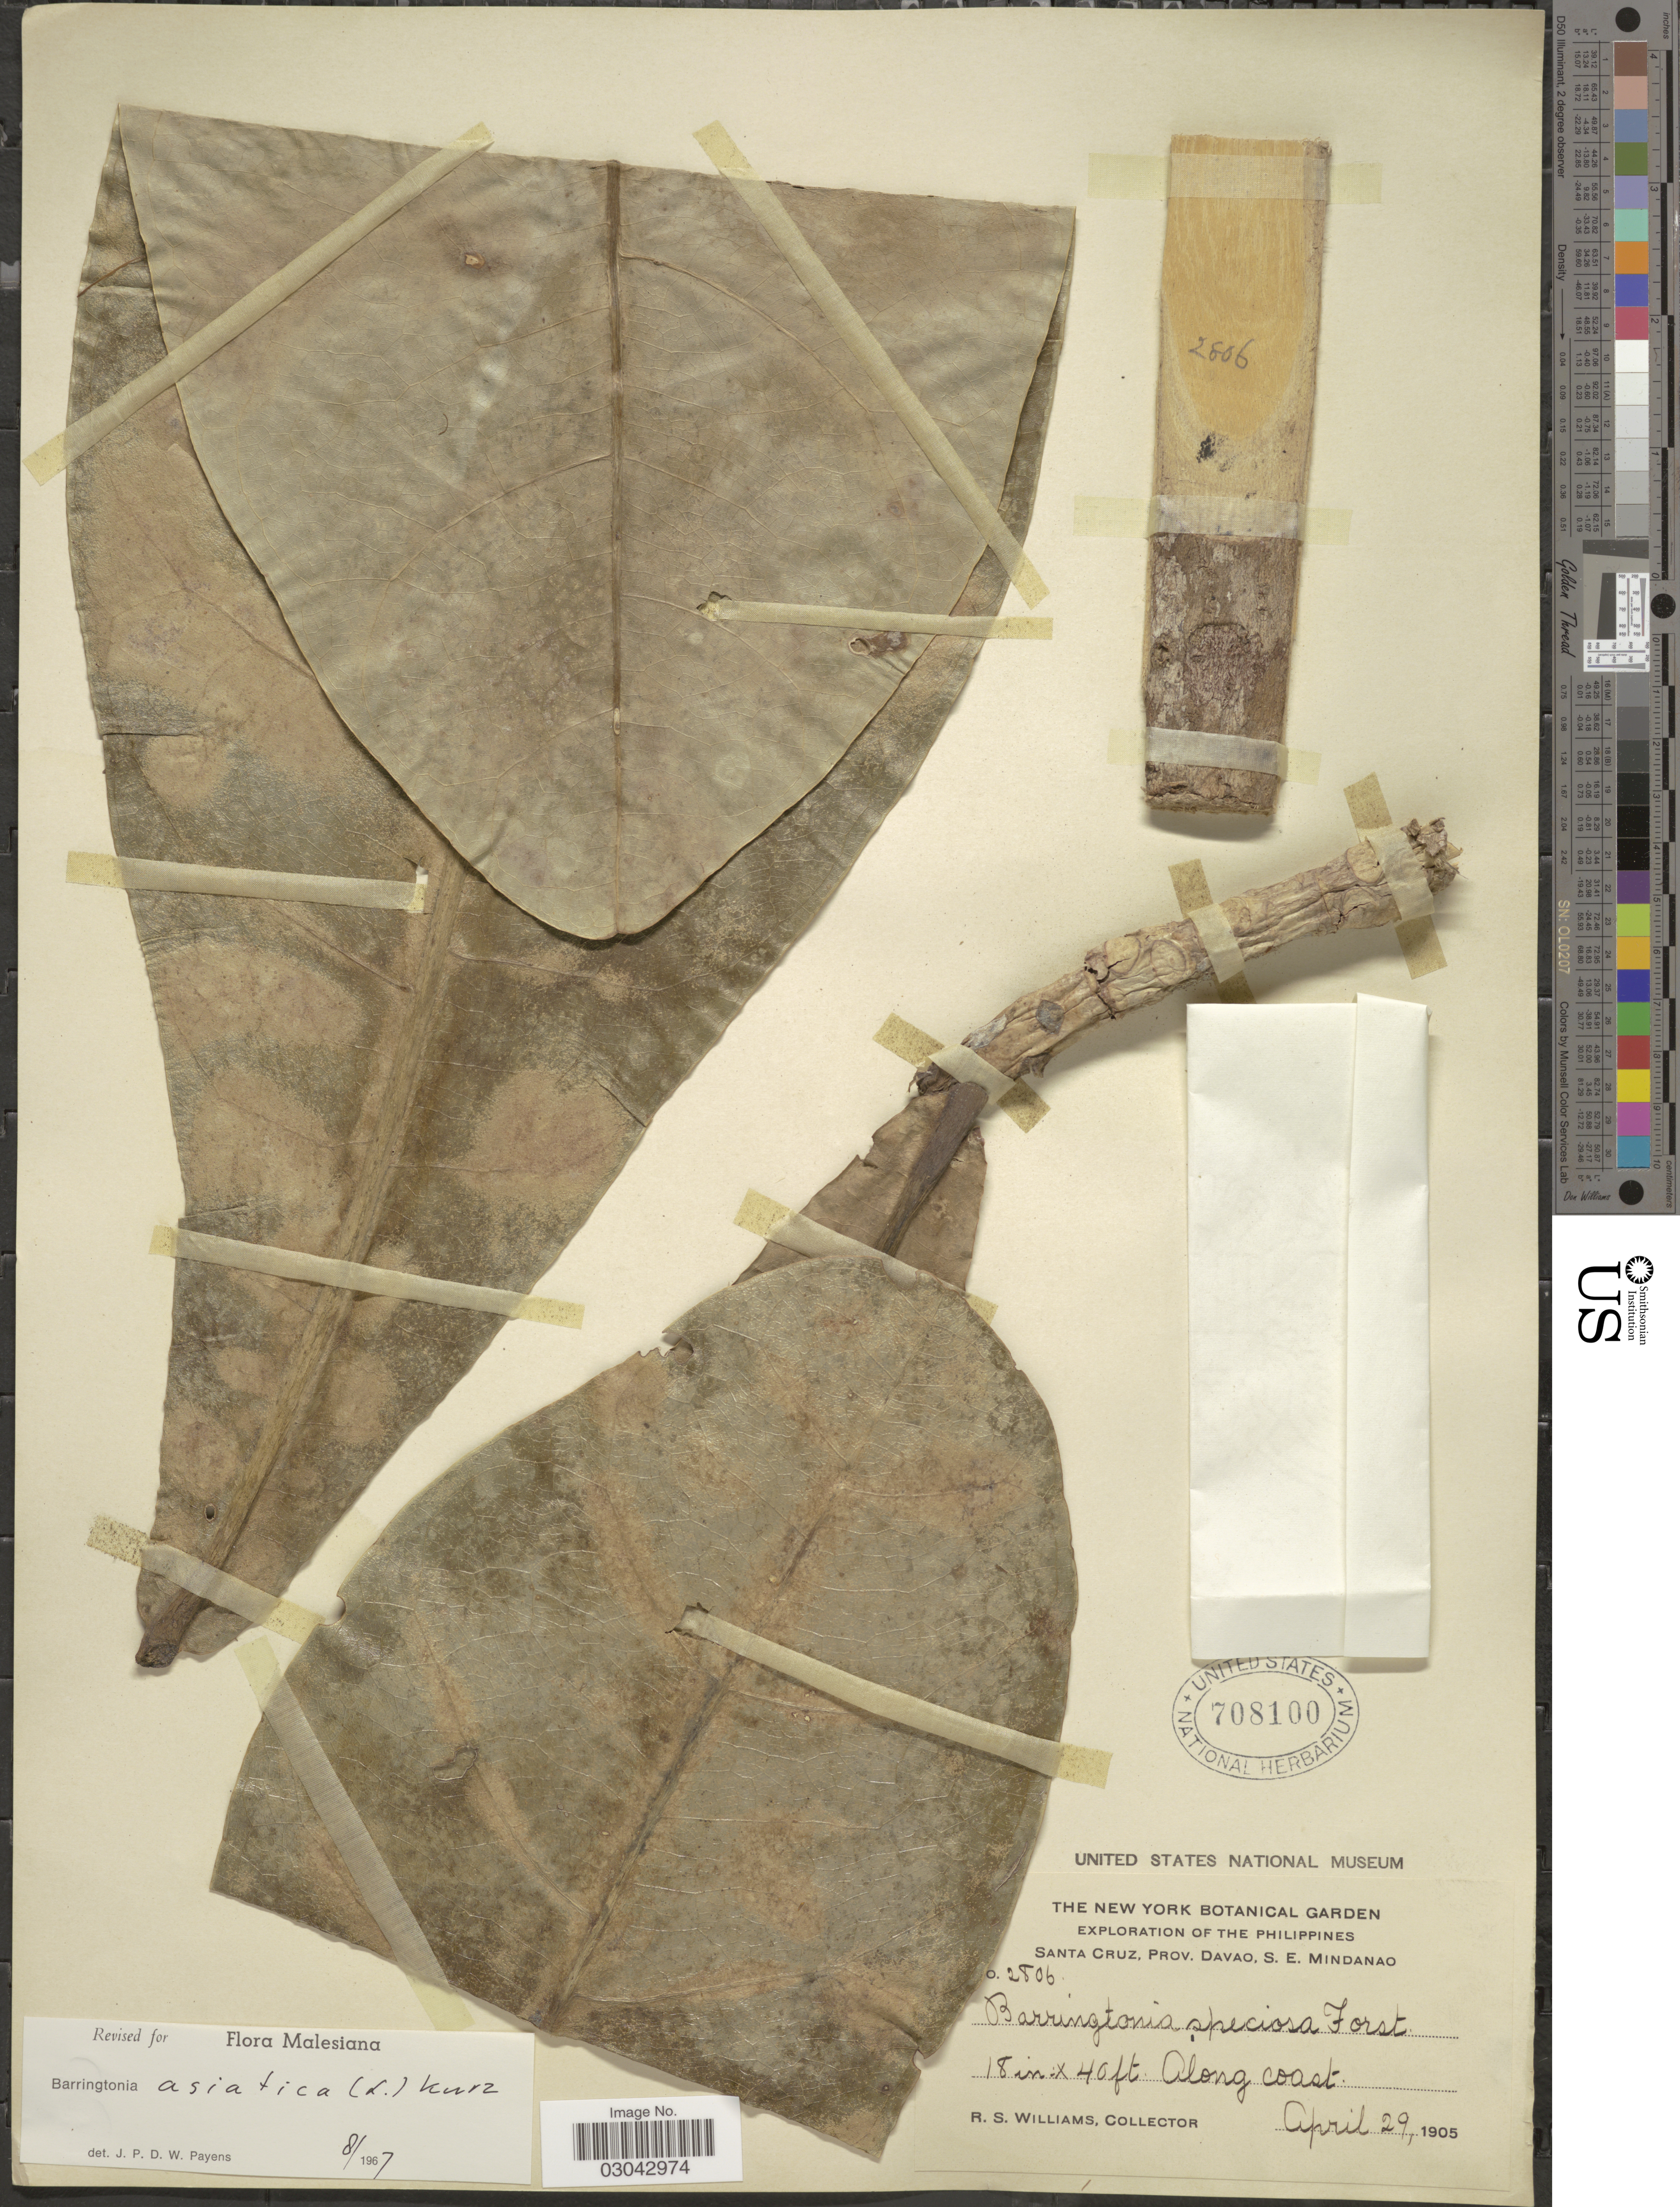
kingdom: Plantae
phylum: Tracheophyta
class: Magnoliopsida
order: Ericales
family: Lecythidaceae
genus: Barringtonia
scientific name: Barringtonia asiatica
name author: (L.) Kurz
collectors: R. S. Williams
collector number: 2806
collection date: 1905-04-29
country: Philippines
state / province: Davao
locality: Santa Cruz, Prov. Davao. S.E. Mindanao.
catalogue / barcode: US 708100